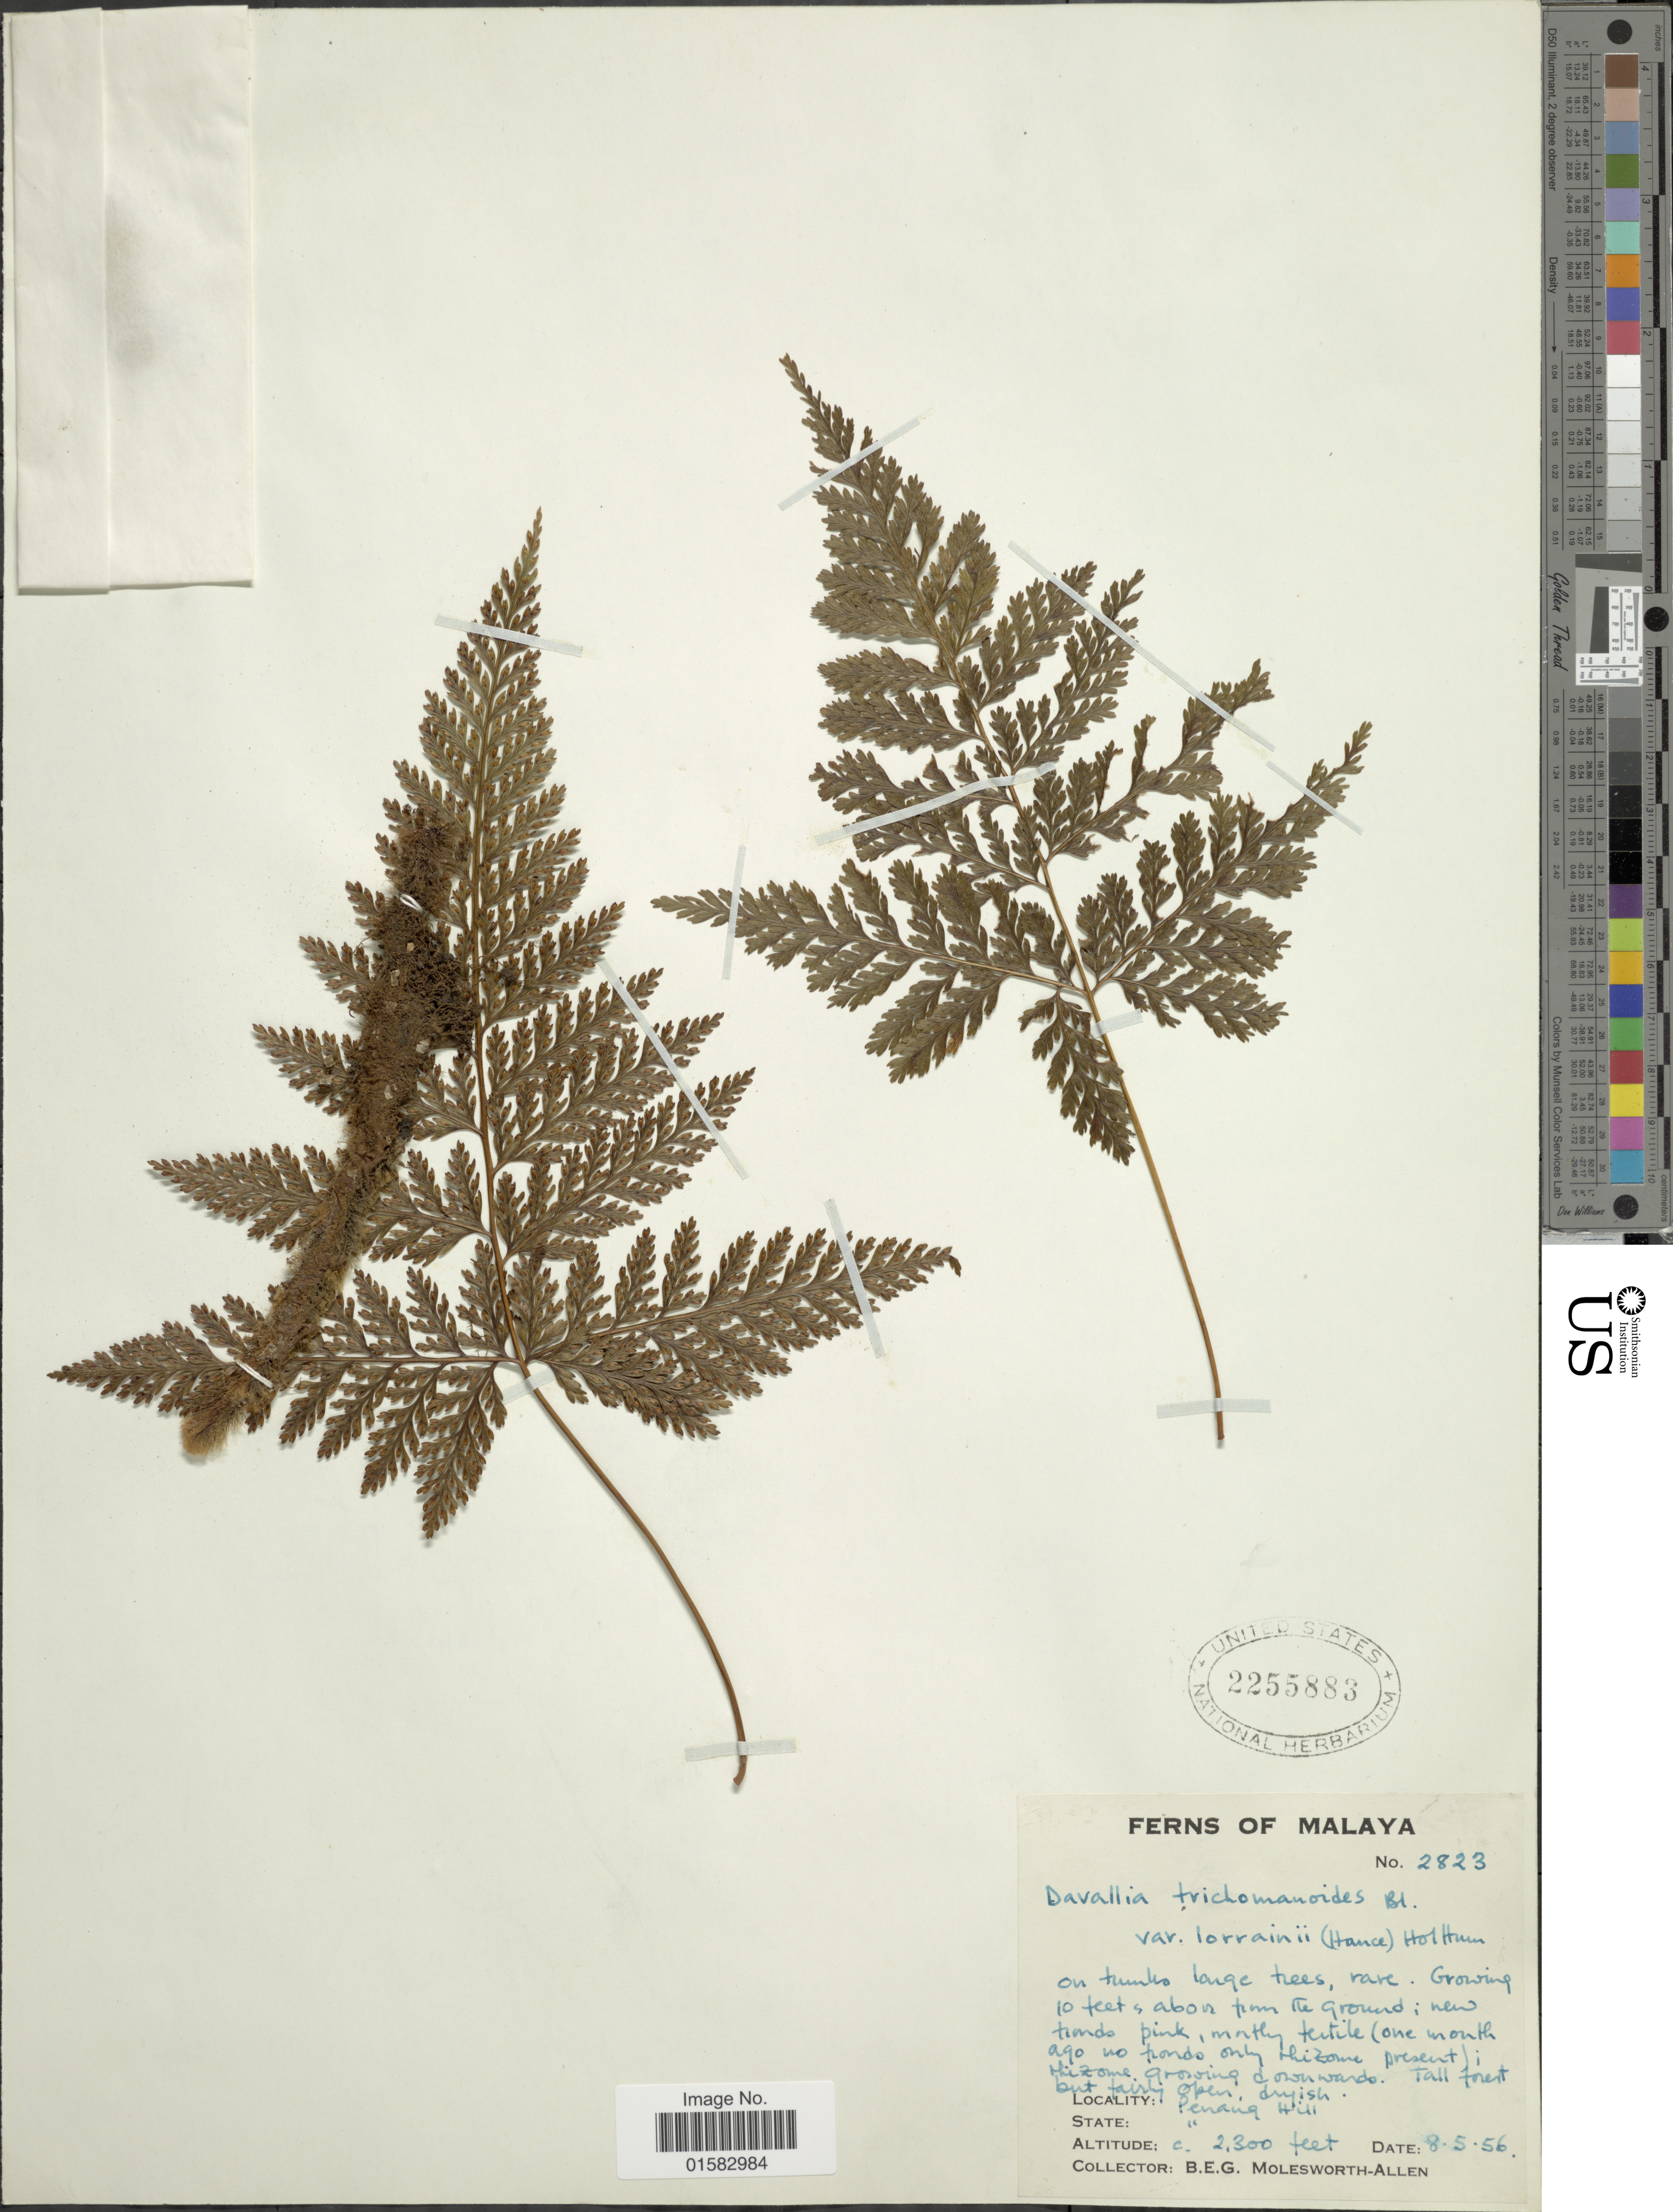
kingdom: Plantae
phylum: Tracheophyta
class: Polypodiopsida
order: Polypodiales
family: Davalliaceae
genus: Davallia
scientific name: Davallia trichomanoides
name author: Blume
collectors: B. E. G. Molesworth-Allen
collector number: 2823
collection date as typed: Transcribed d/m/y: 8/5/56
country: Malaysia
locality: Penang Hill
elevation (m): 701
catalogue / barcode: US 2255883